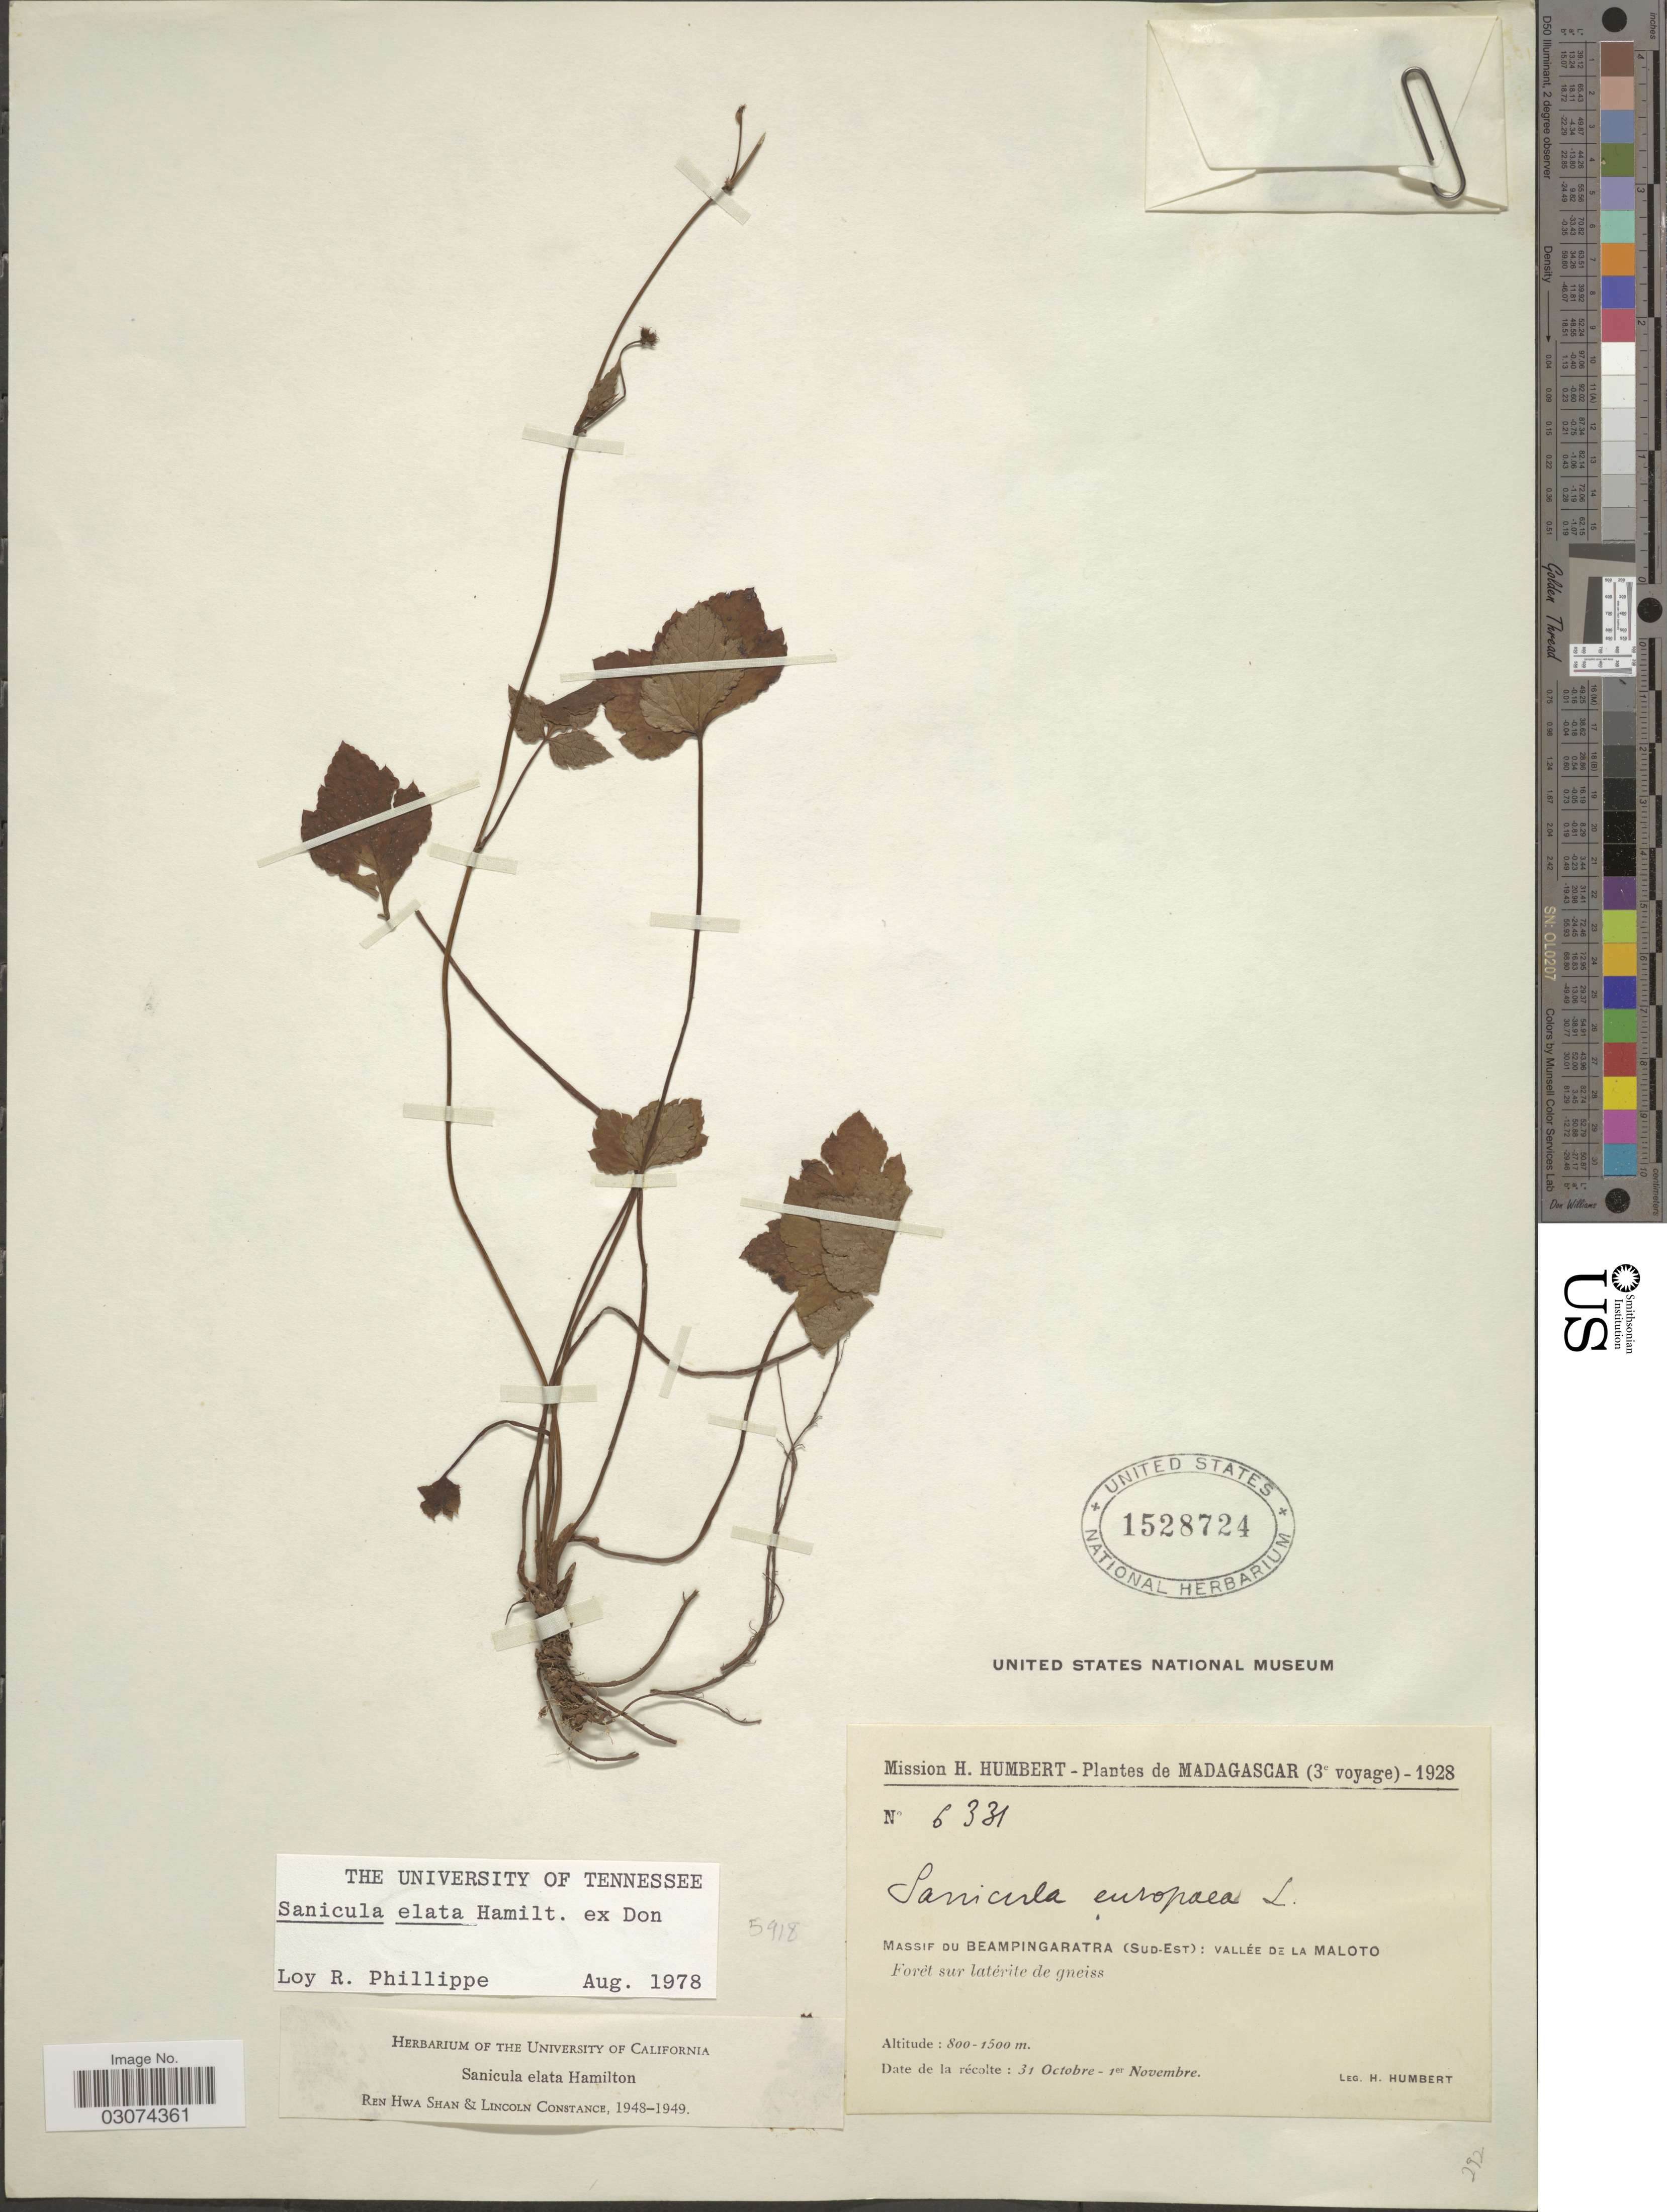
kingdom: Plantae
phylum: Tracheophyta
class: Magnoliopsida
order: Apiales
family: Apiaceae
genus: Sanicula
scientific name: Sanicula elata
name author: Buch.-Ham. ex D. Don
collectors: H. Humbert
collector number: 6331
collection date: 1928-10-31/1928-11-01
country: Madagascar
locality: Massif du Beampingaratra (Sud-Est): Vallée de la Maloto. Forêt sur latérite de gneiss.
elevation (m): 800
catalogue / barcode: US 1528724